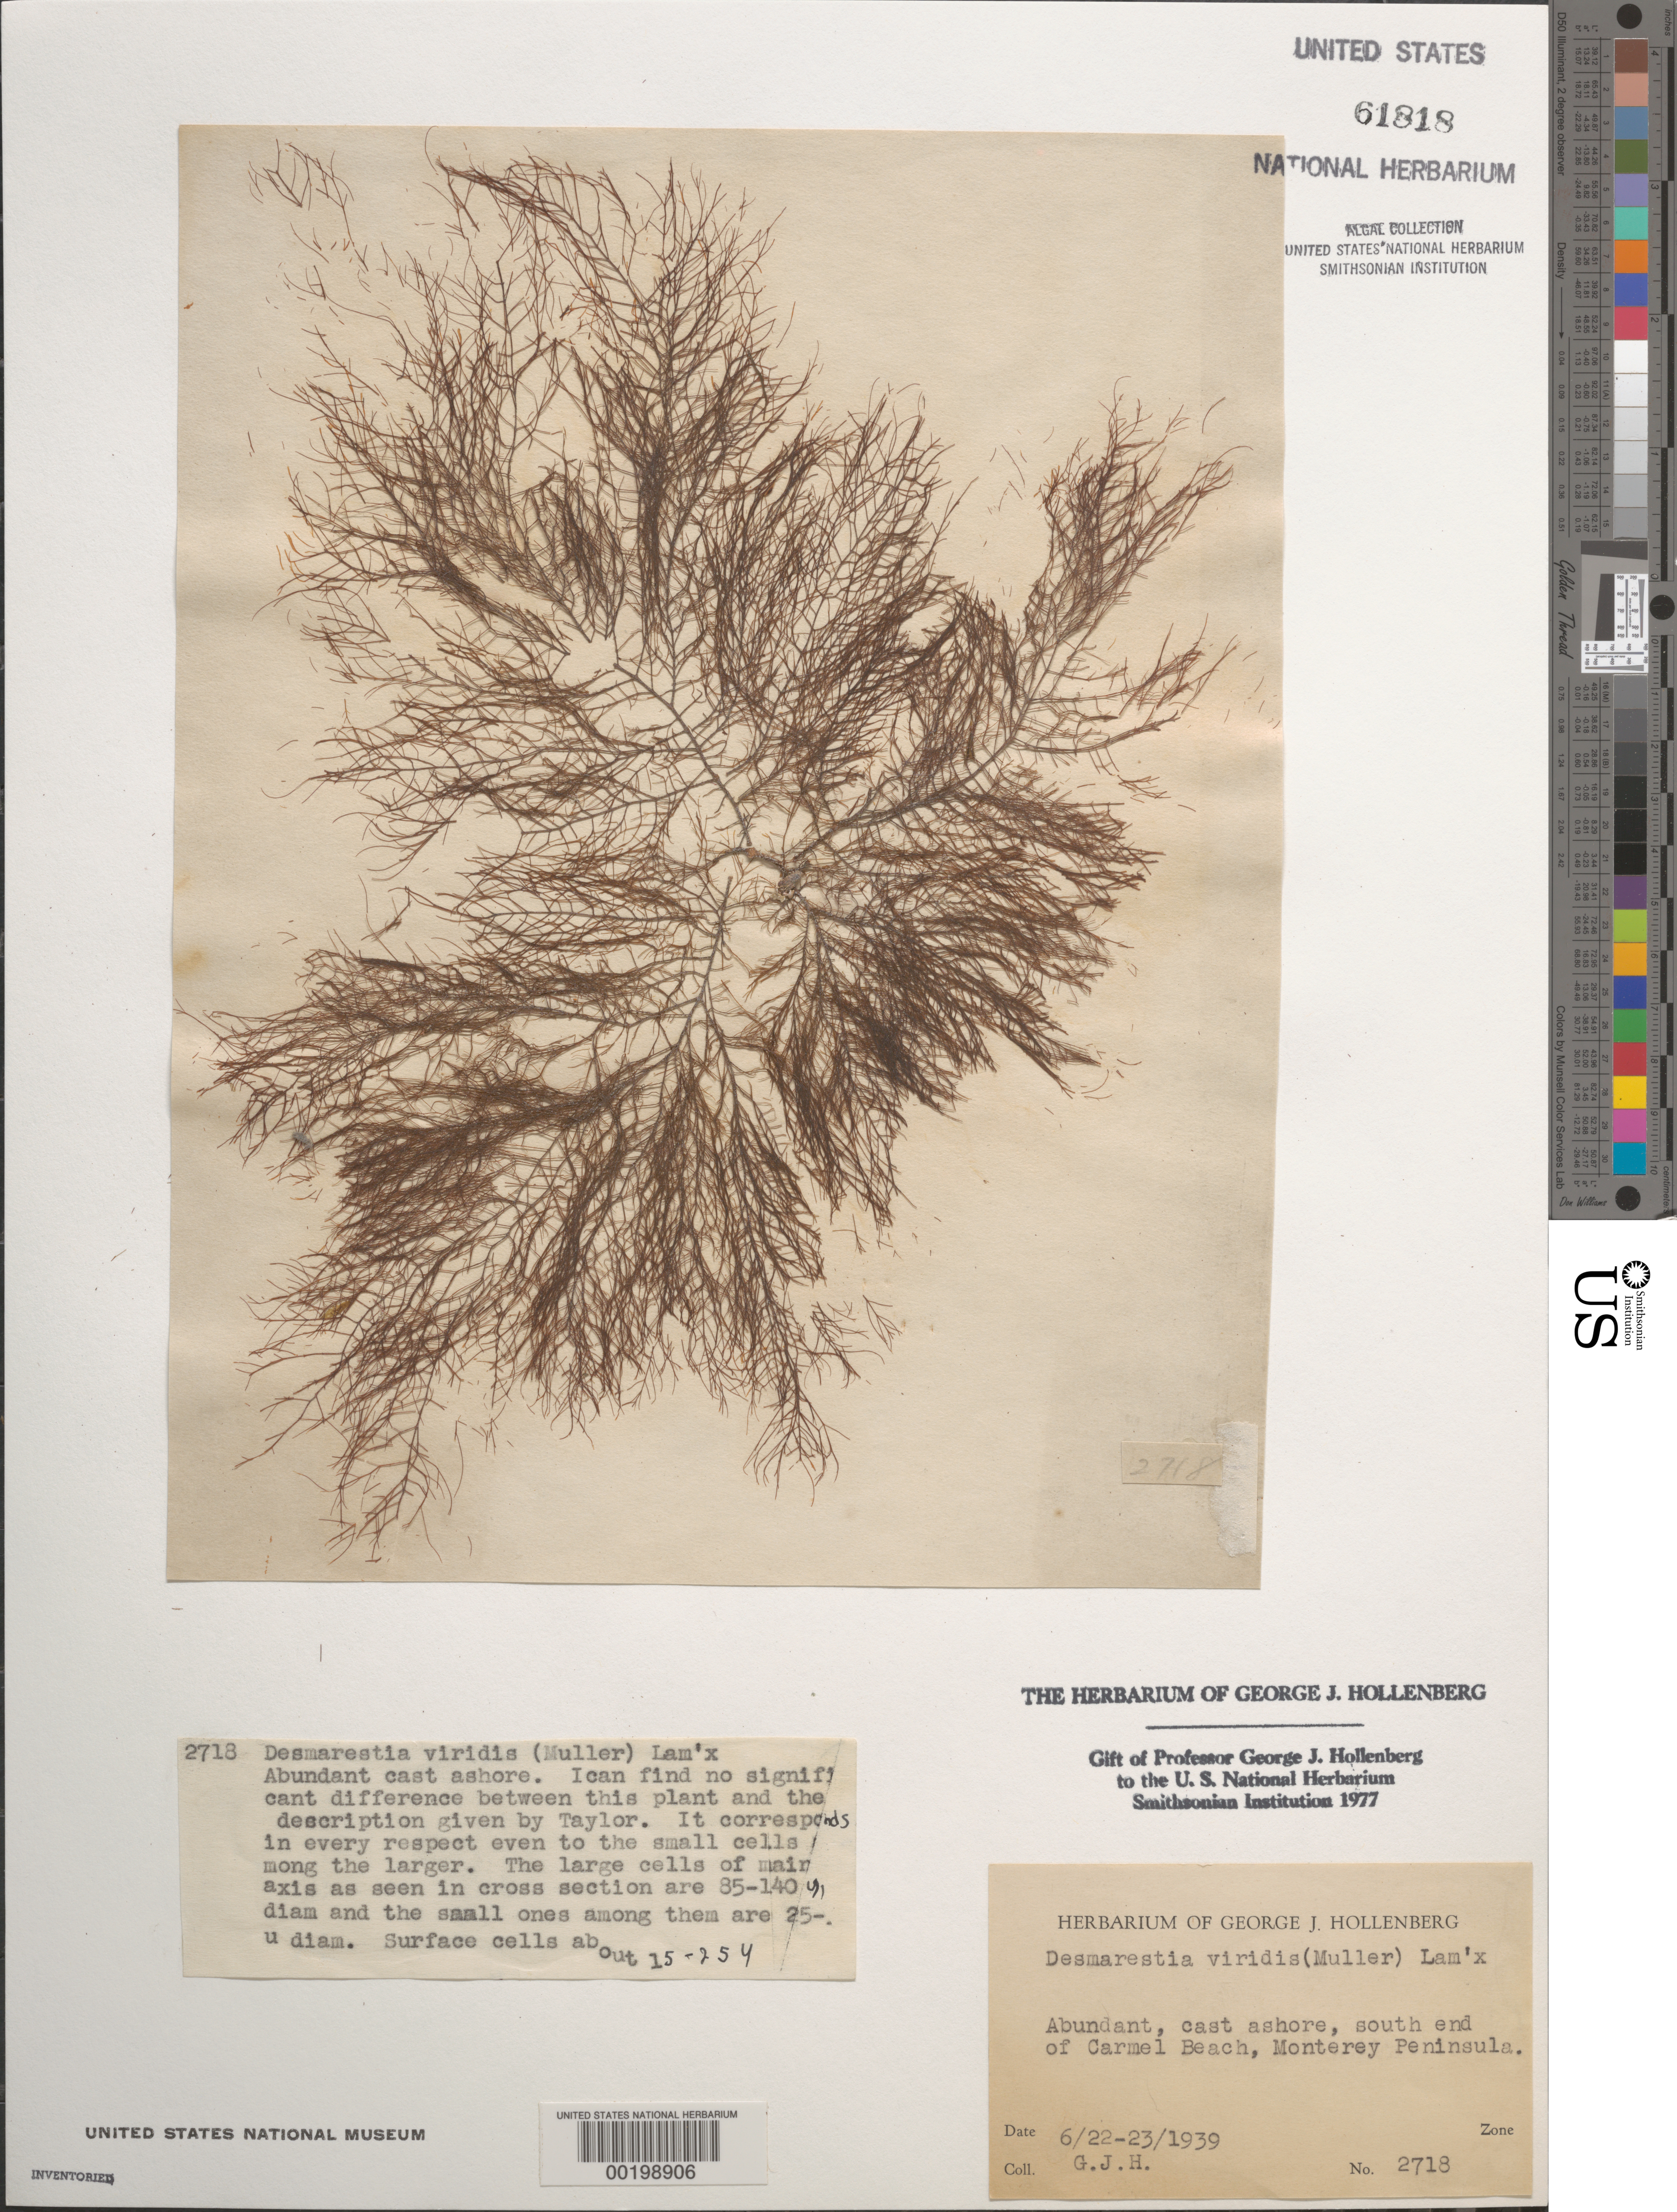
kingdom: Chromista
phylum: Ochrophyta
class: Phaeophyceae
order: Desmarestiales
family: Desmarestiaceae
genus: Desmarestia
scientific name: Desmarestia viridis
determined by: Hollenberg, George J.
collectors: G. Hollenberg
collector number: GJH 2718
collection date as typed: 22 Jun 1939 TO 23 Jun 1939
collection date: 1939-06-22/1939-06-23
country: United States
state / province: California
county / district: Monterey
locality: Carmel Beach, Monterey Peninsula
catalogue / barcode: US 61818